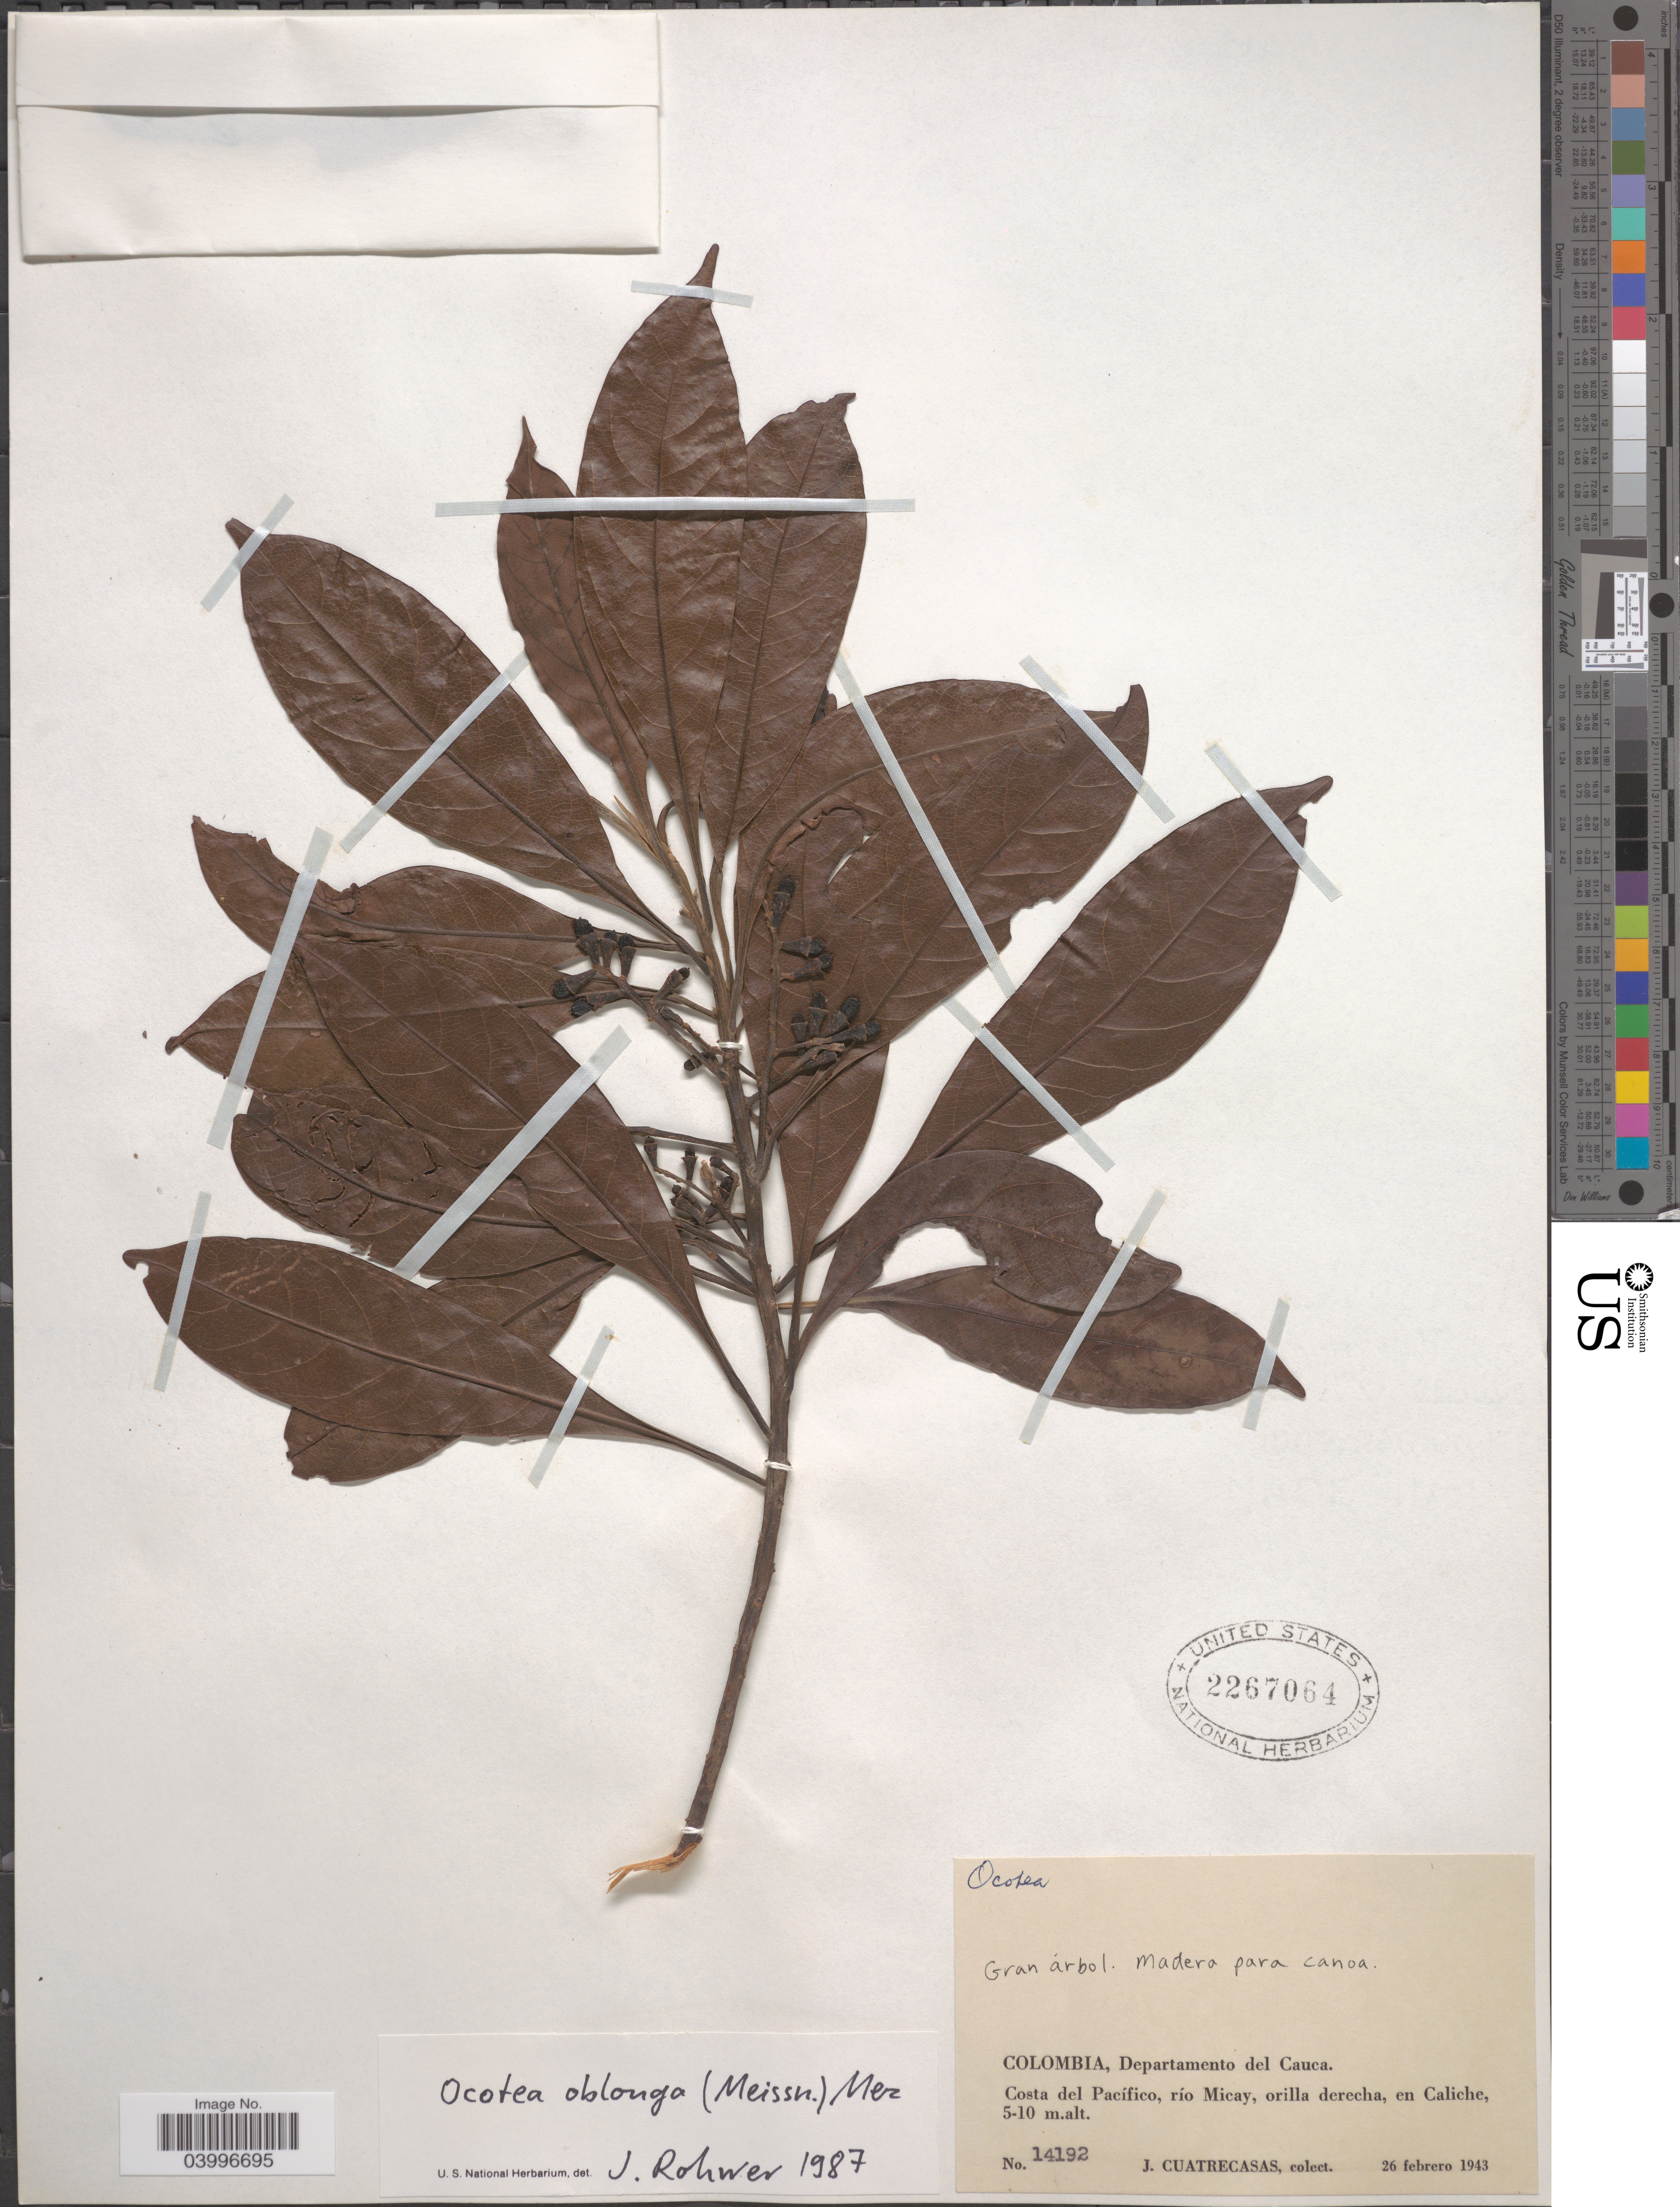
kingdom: Plantae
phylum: Tracheophyta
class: Magnoliopsida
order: Laurales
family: Lauraceae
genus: Ocotea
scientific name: Ocotea oblonga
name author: (Meisn.) Mez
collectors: J. Cuatrecasas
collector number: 14192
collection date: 1943-02-26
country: Colombia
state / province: Cauca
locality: Departamento del Cauca. Costa del Pacífico, río Micay, orilla derecha, en Caliche.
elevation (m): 5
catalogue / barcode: US 2267064